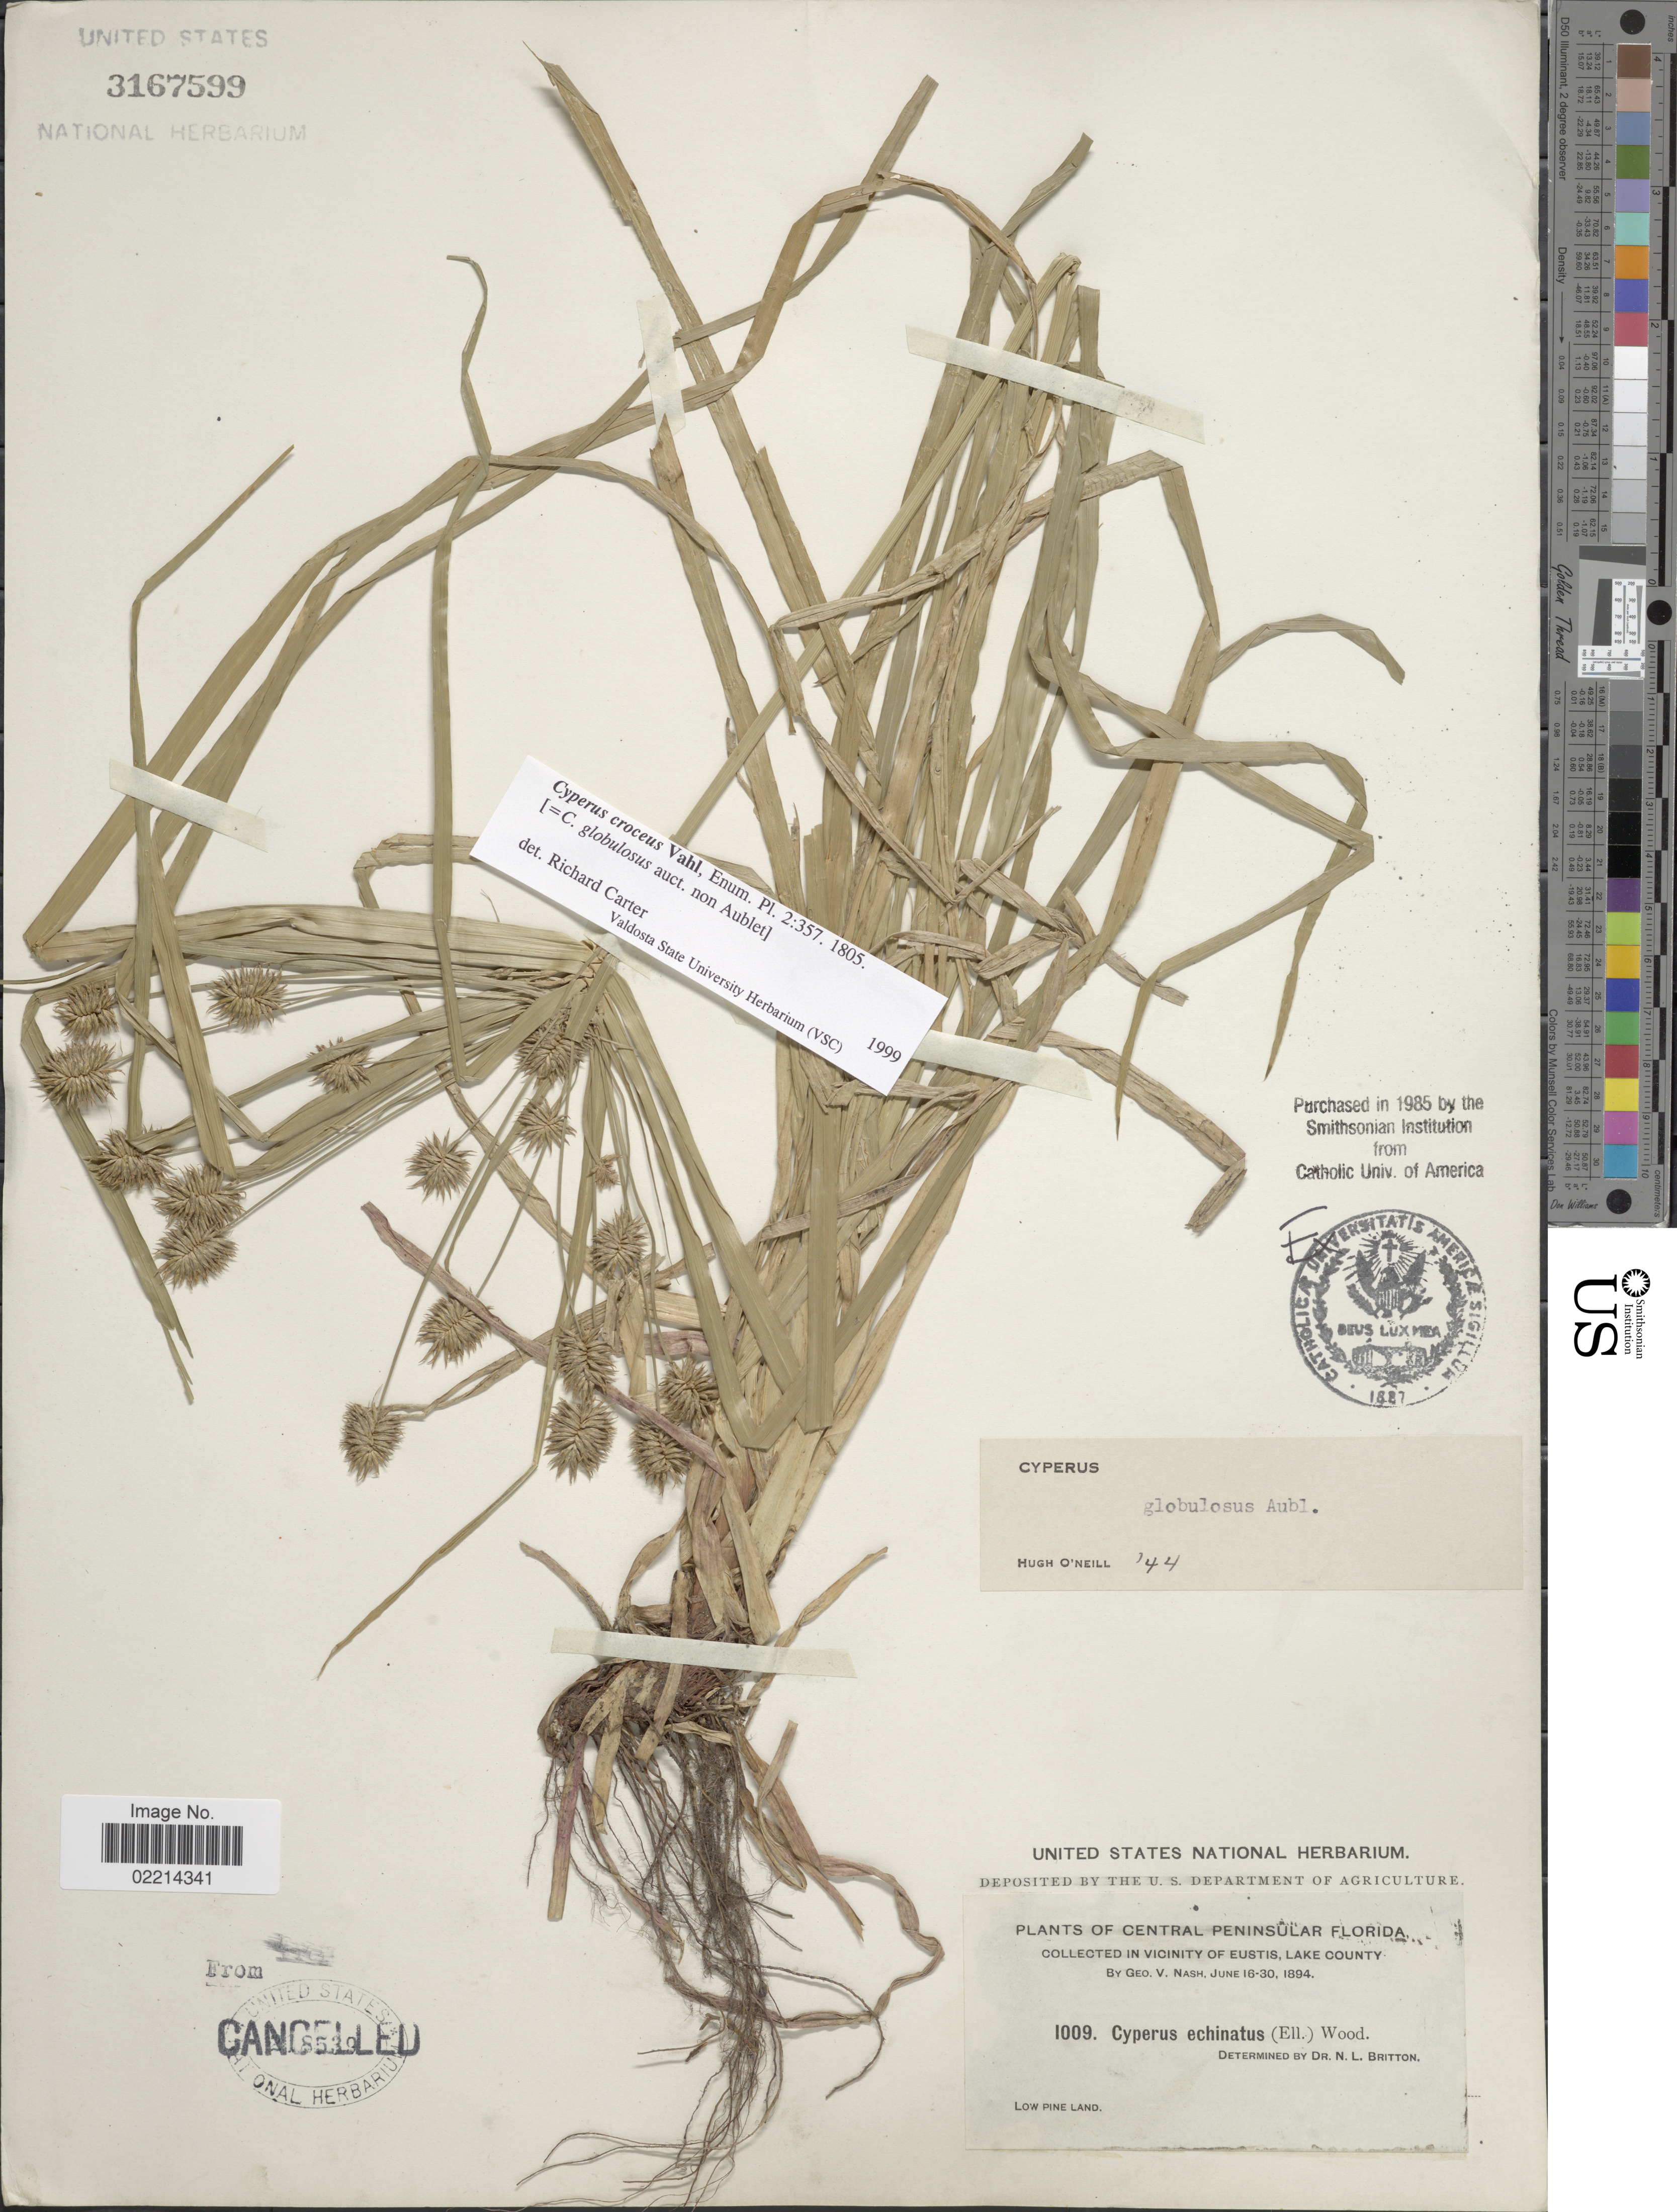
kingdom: Plantae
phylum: Tracheophyta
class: Liliopsida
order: Poales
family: Cyperaceae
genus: Cyperus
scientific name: Cyperus croceus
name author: Vahl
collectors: G. V. Nash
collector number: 1009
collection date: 1894-06-16/1894-06-30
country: United States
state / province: Florida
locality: Central Peninsular Florida, In Vicinity of Eustis, Lake County, Low Pine Land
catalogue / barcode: US 3167599